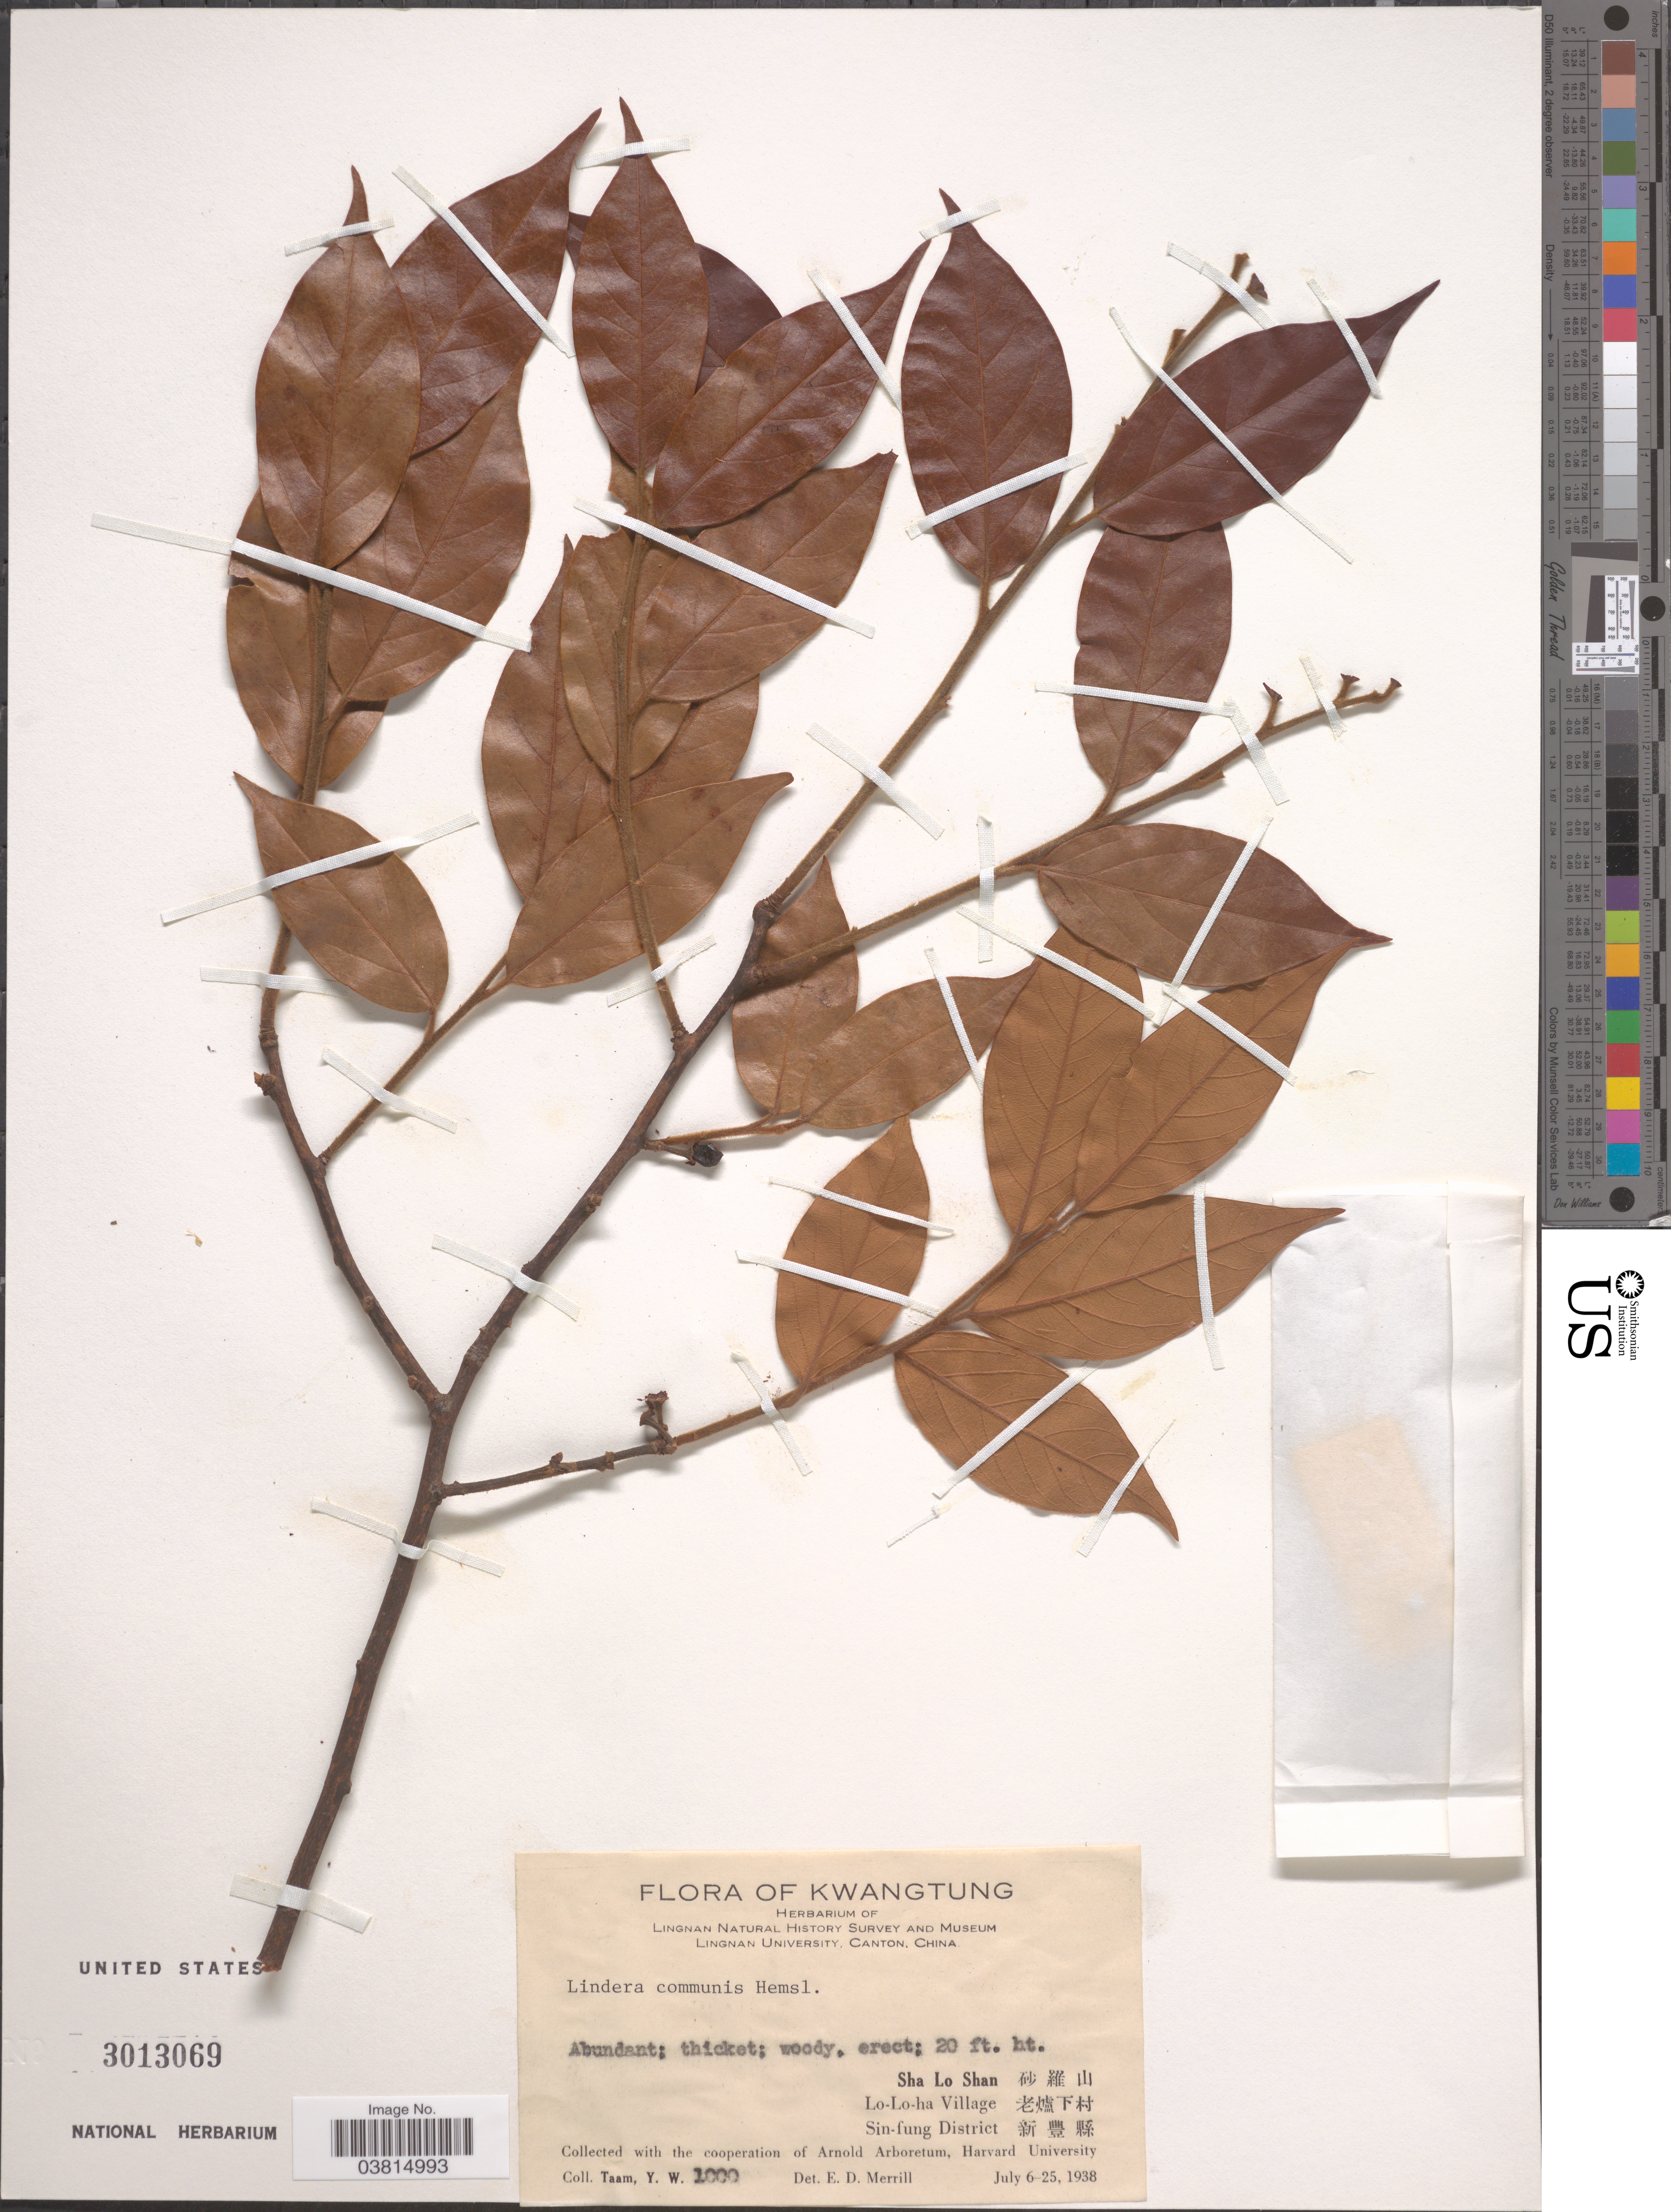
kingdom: Plantae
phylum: Tracheophyta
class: Magnoliopsida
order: Laurales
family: Lauraceae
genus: Lindera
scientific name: Lindera communis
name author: Hemsl.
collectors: Y. W. Taam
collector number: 1000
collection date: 1938-07-06/1938-07-25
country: China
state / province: Guangdong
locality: Kwangtung. Sha Lo Shan. X. Lo-Lo-ha Village. X. Sin-fung District. X.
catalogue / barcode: US 3013069